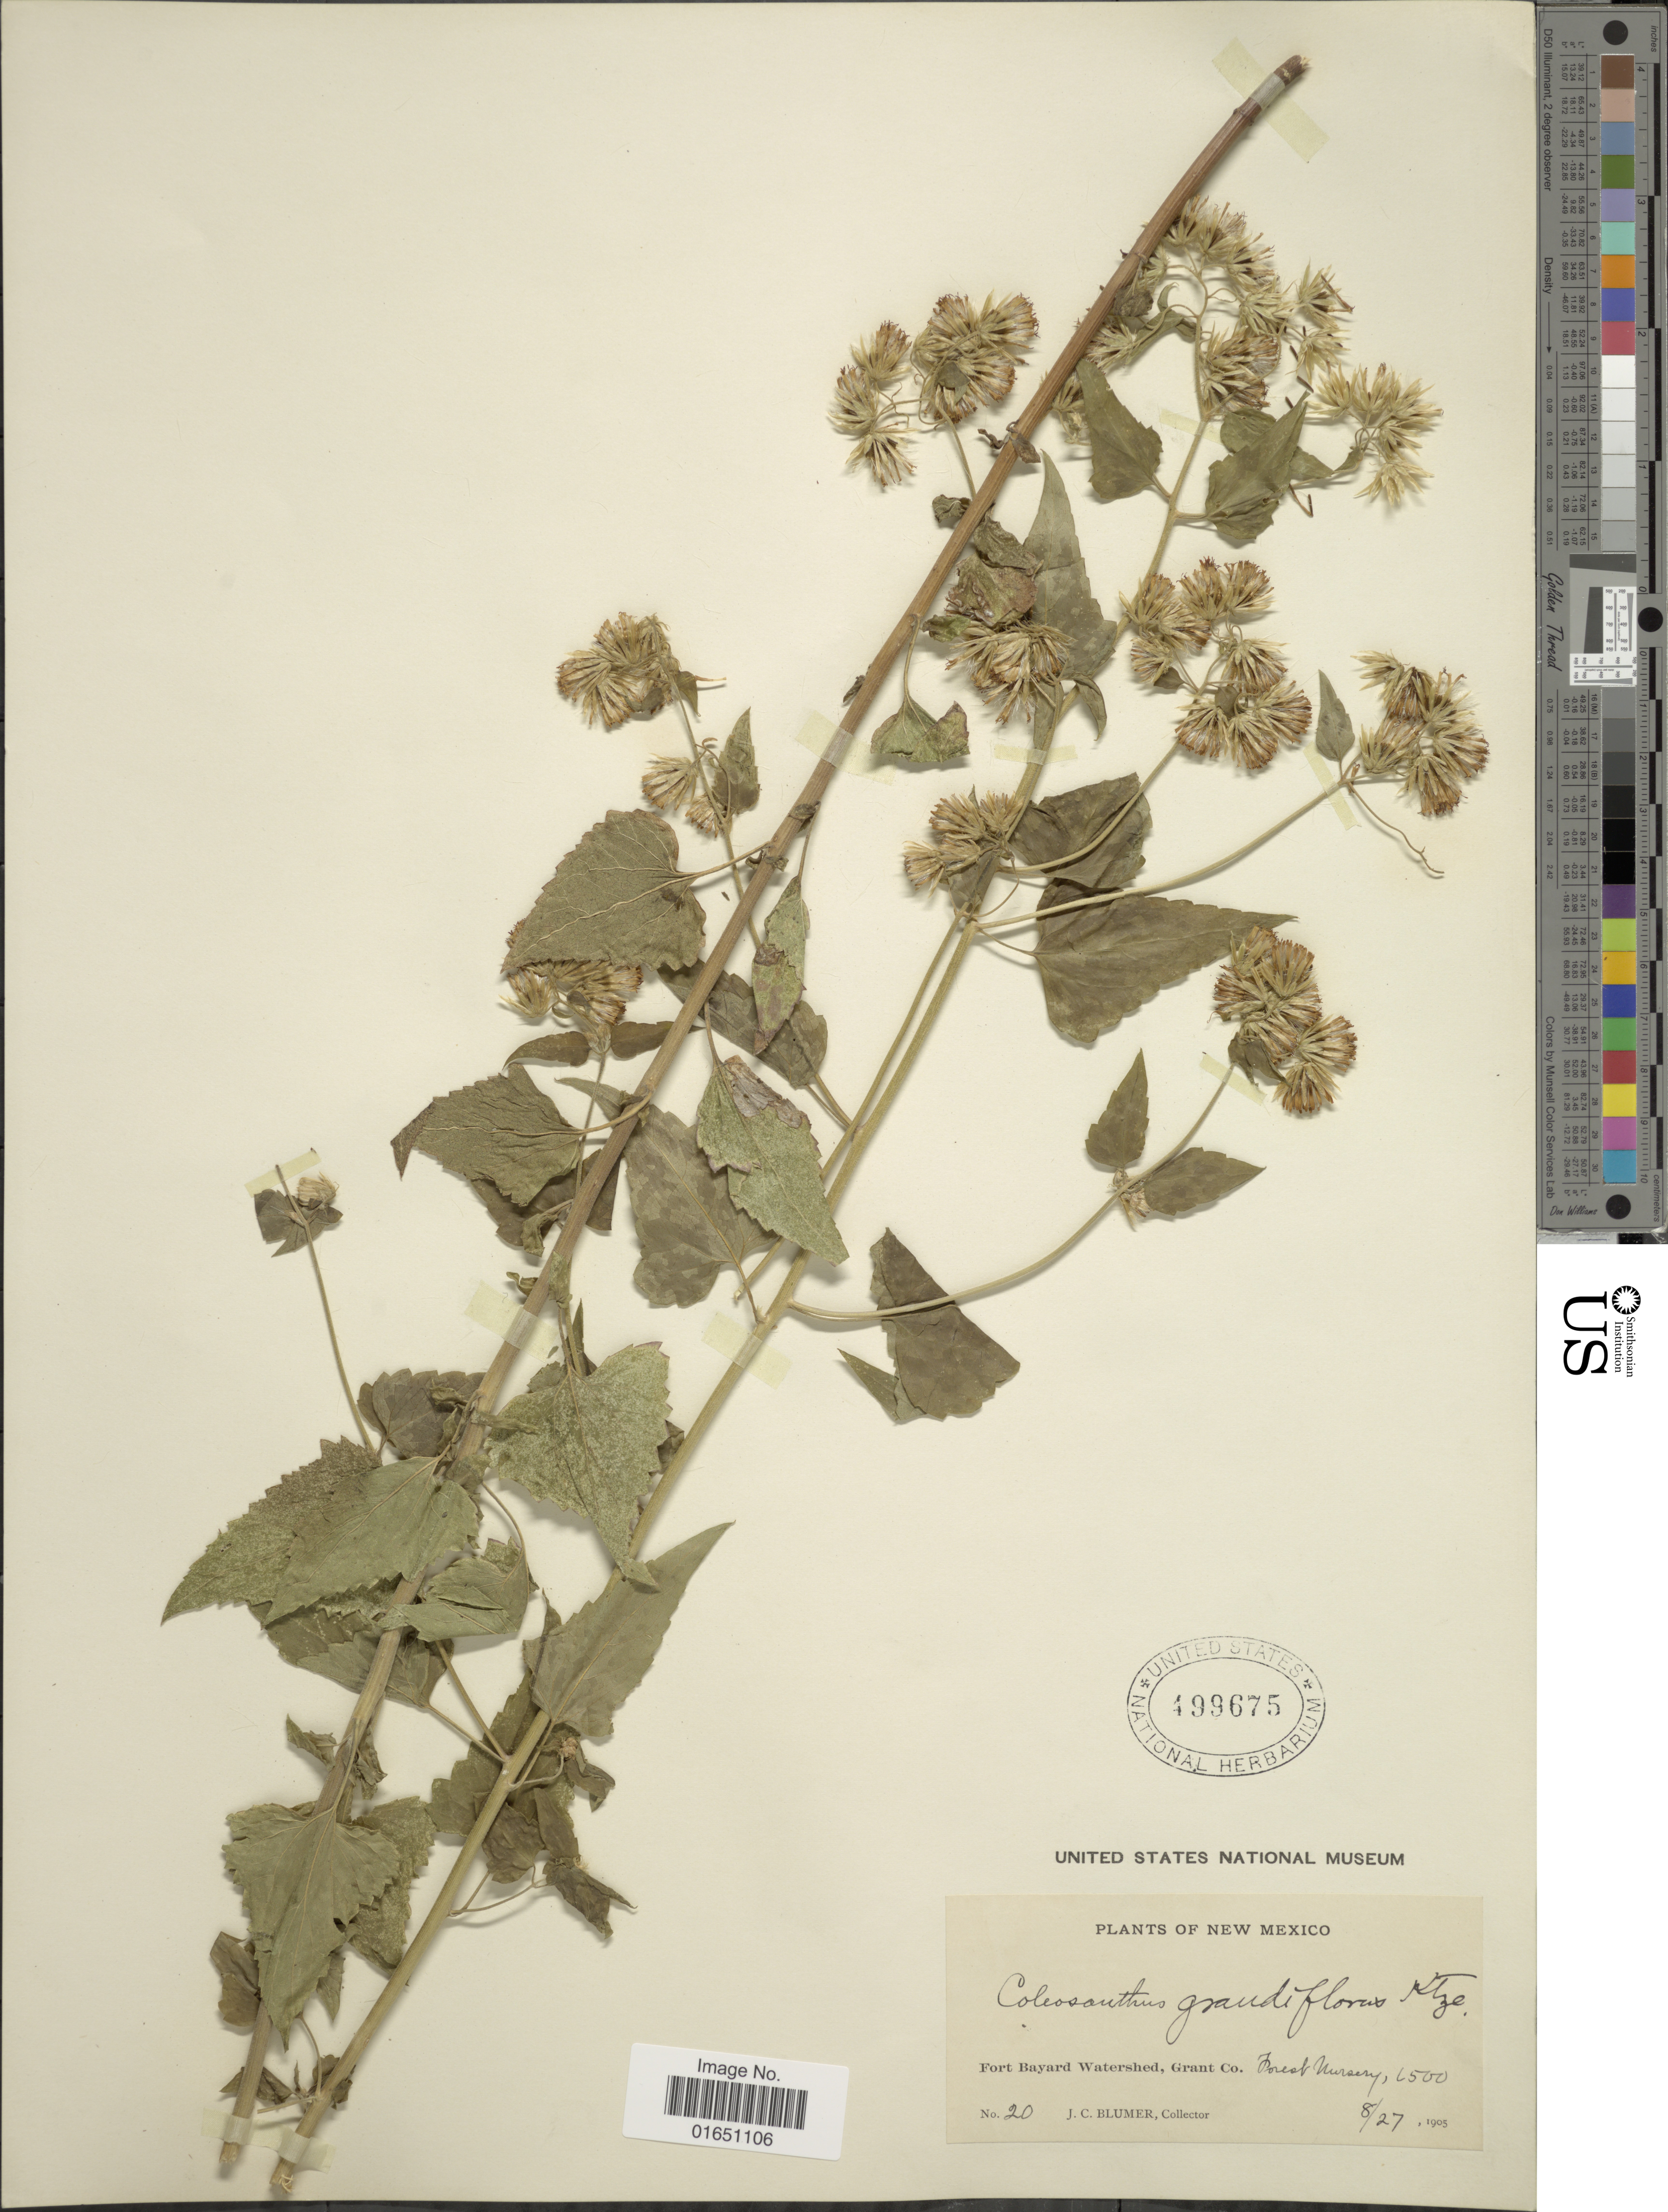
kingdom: Plantae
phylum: Tracheophyta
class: Magnoliopsida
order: Asterales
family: Asteraceae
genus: Brickellia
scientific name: Brickellia grandiflora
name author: (Hook.) Nutt.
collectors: J. C. Blumer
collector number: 20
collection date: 1905-08-27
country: United States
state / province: New Mexico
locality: Fort Bayard Watershed, Grant Co., Forest Nursery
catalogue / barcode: US 499675